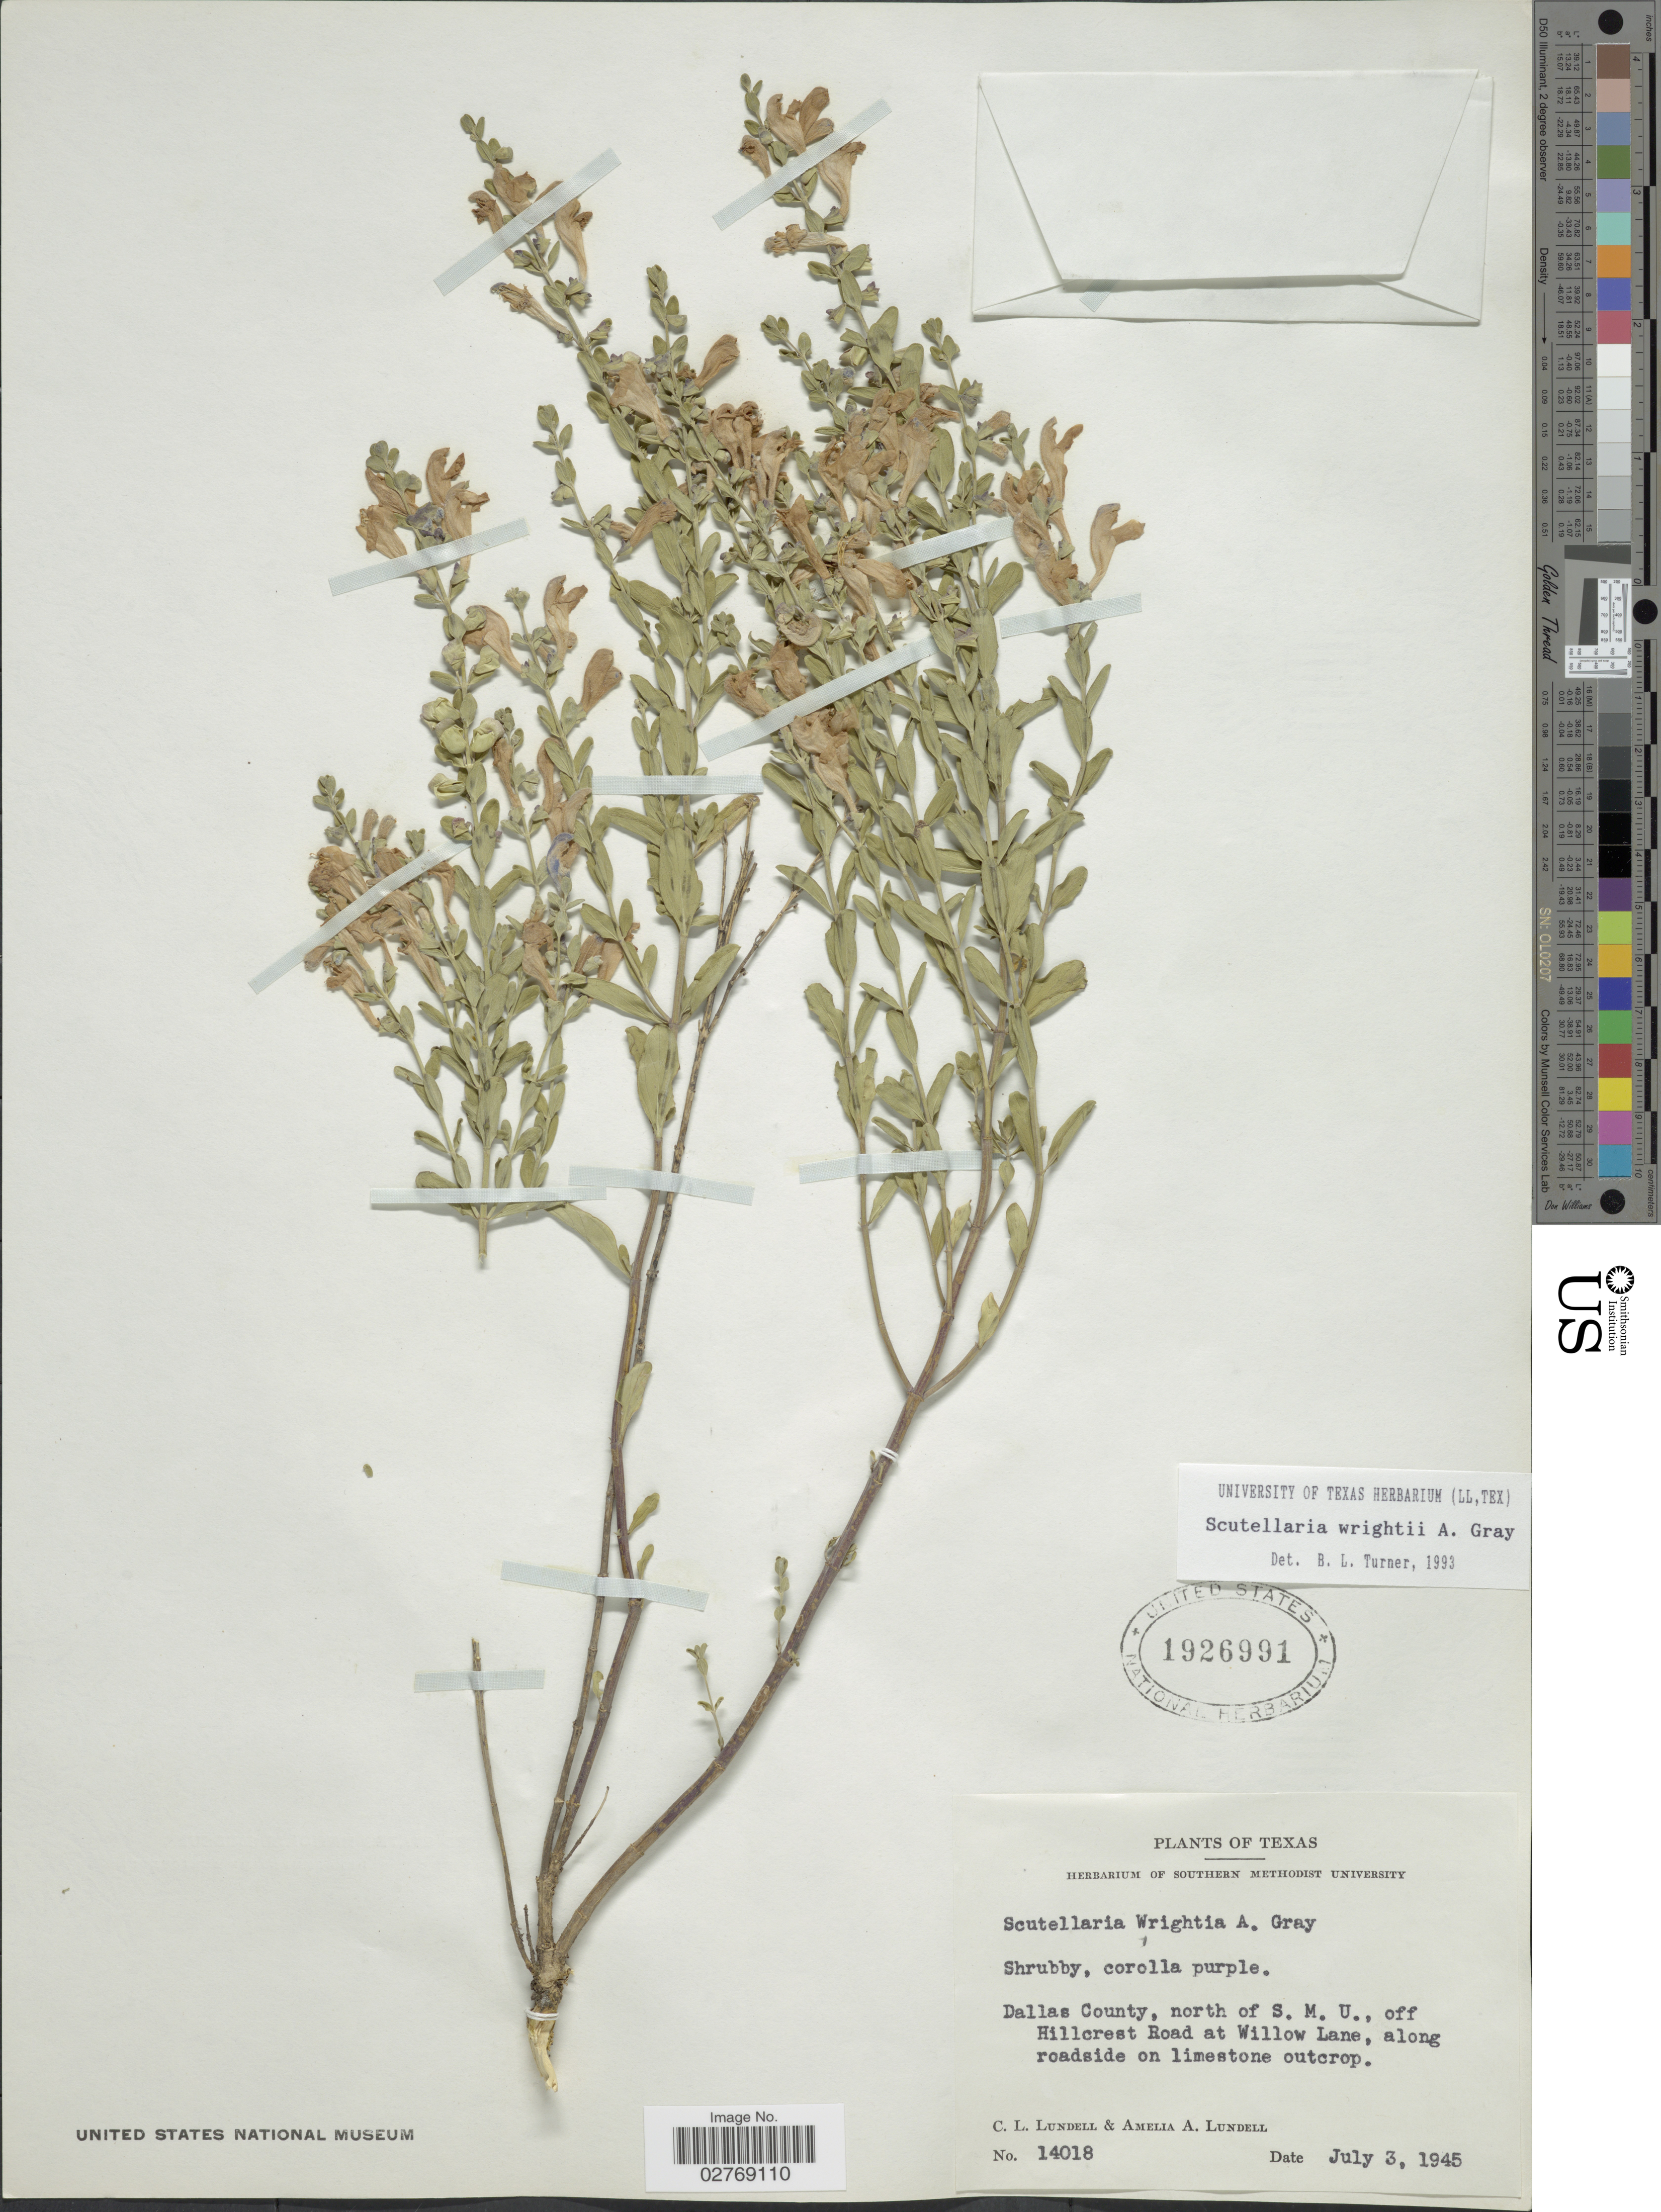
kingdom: Plantae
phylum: Tracheophyta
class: Magnoliopsida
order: Lamiales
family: Lamiaceae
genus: Scutellaria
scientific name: Scutellaria wrightii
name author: A. Gray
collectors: C. L. Lundell & A. A. Lundell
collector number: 14018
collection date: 1945-07-03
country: United States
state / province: Texas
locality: Dallas County, north of S. M. U., off Hillcrest Road at Willow Lane, along roadside on limestone outcrop.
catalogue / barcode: US 1926991